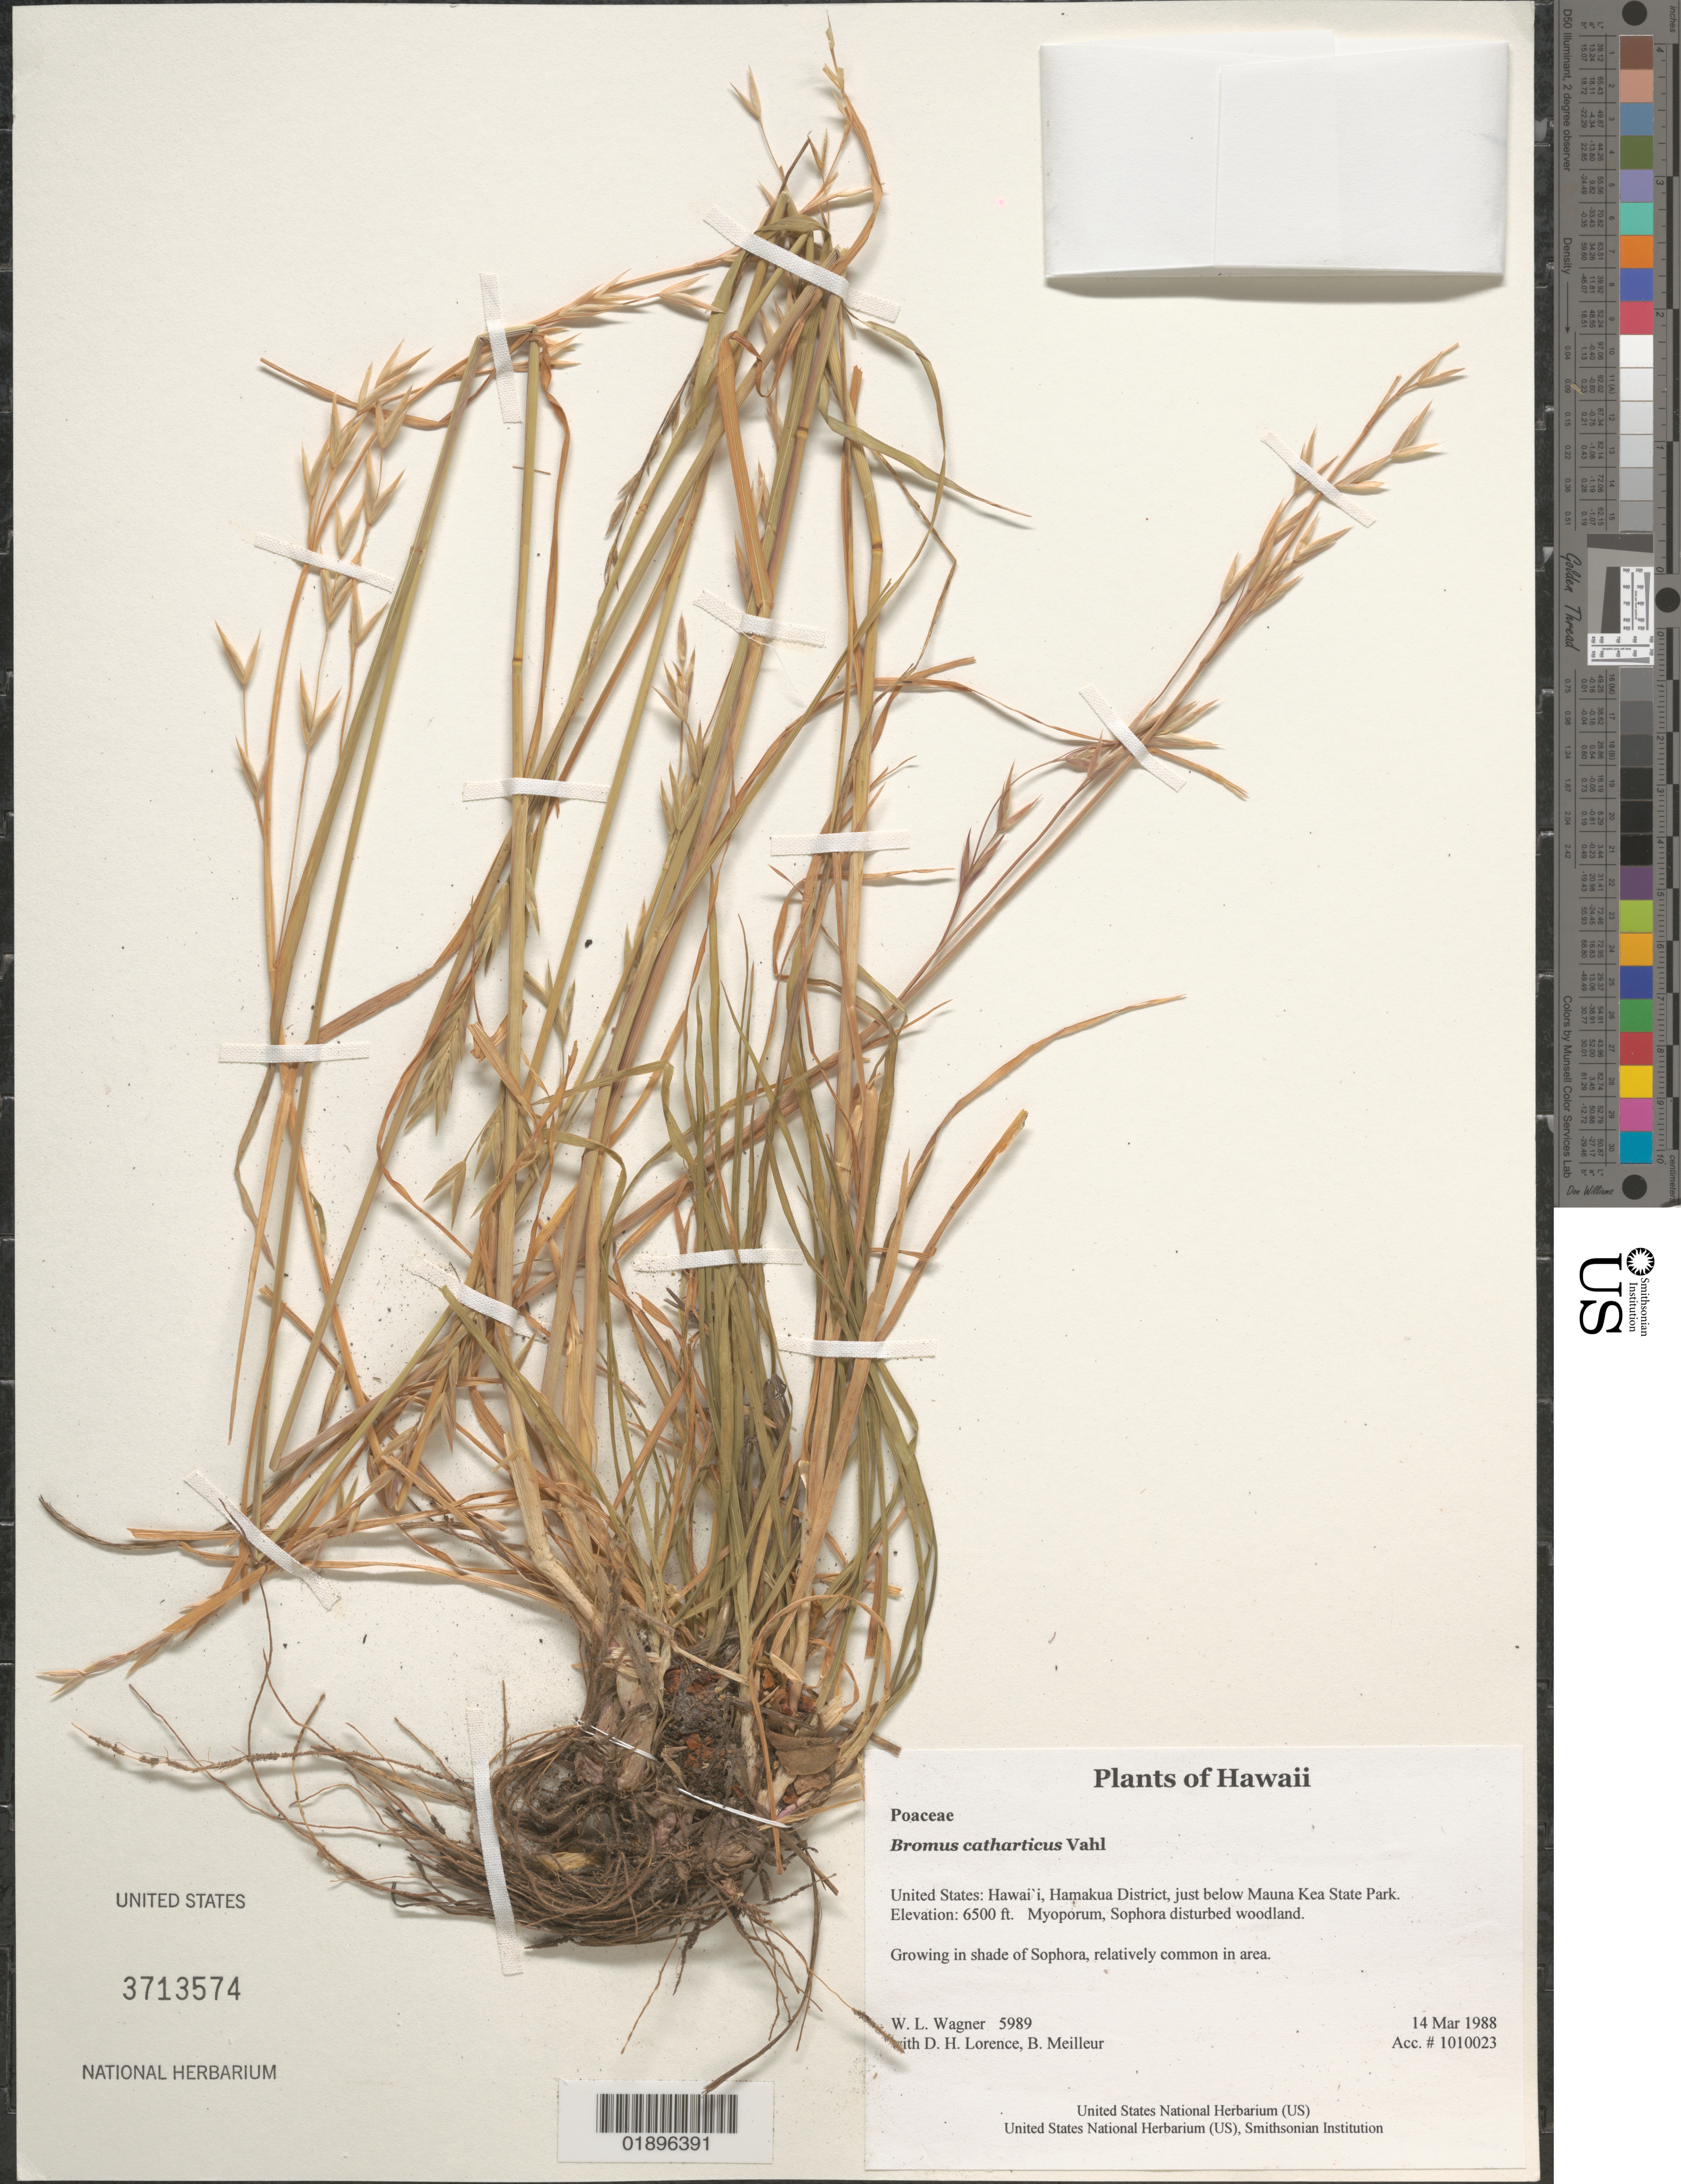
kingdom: Plantae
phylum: Tracheophyta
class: Liliopsida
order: Poales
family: Poaceae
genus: Bromus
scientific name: Bromus catharticus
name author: Vahl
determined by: Wagner, W. L., (BOT), Smithsonian Institution - National Museum of Natural History (UNITED STATES)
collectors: W. L. Wagner, D. Lorence & B. Meilleur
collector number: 5989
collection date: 1988-03-14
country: United States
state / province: Hawaii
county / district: Hawaii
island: Hawaii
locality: Hamakua District, just below Mauna Kea State Park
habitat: Disturbed woodland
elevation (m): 1981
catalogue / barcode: US 3713574